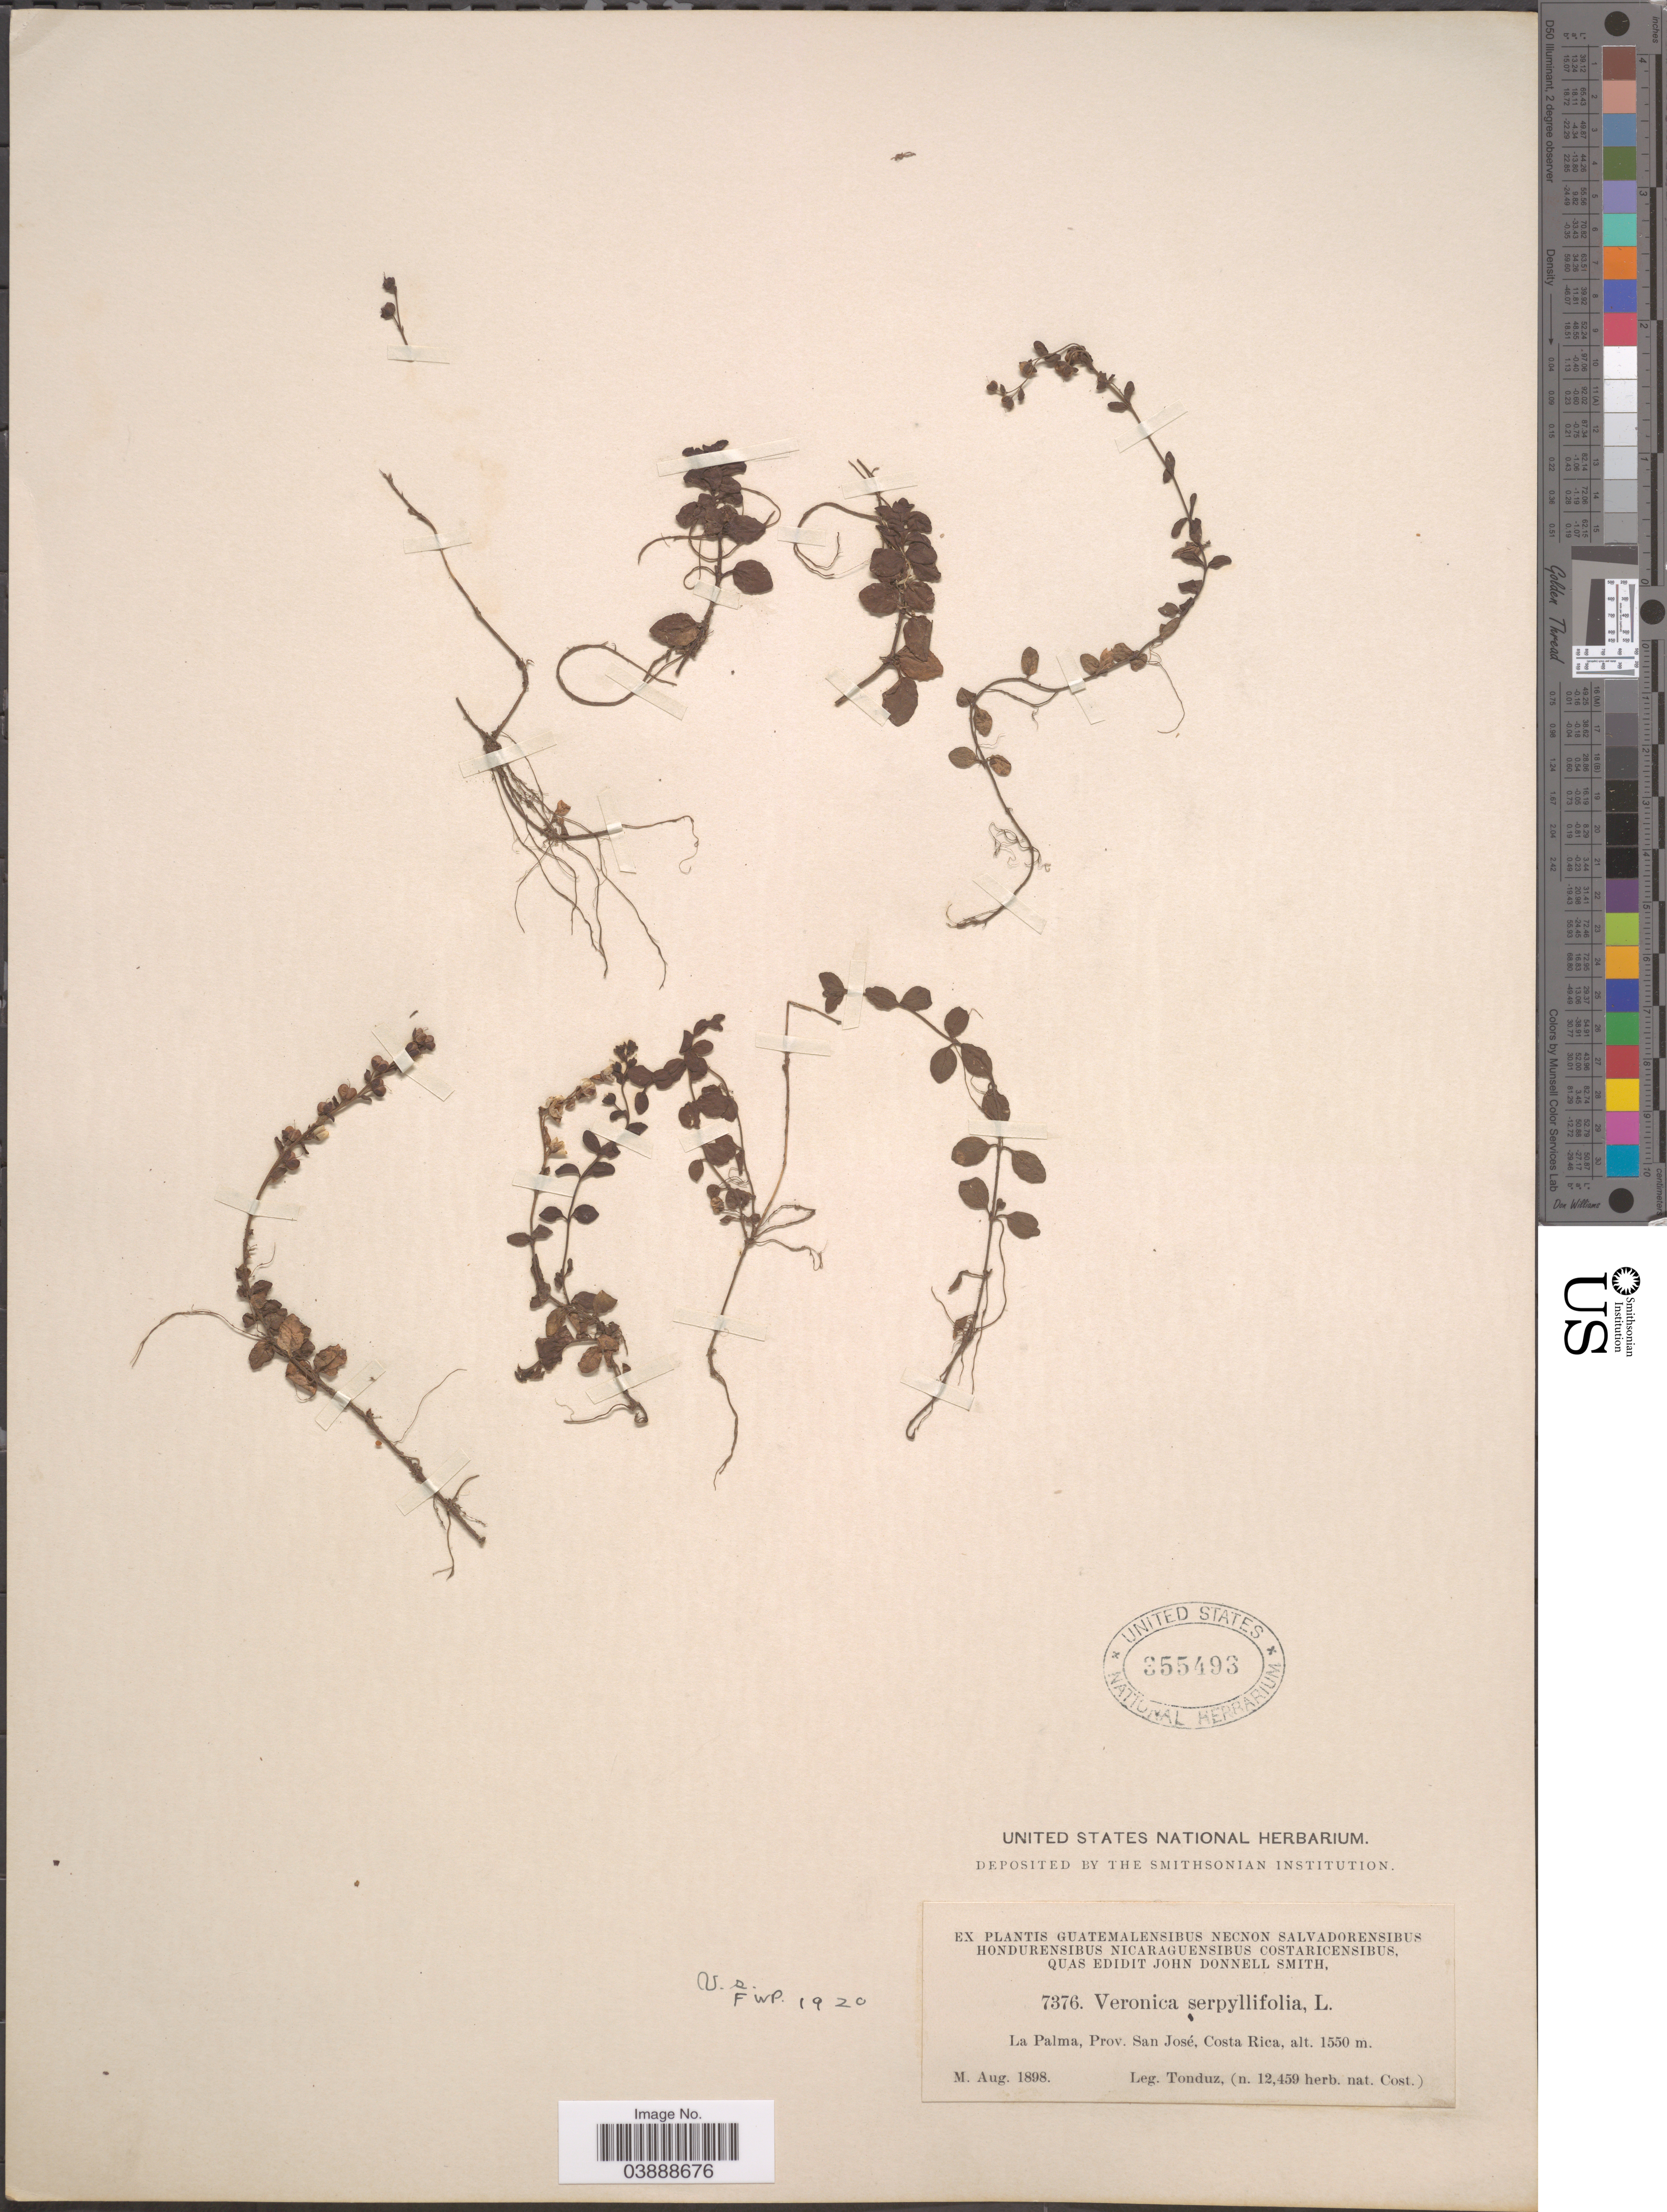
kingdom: Plantae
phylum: Tracheophyta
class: Magnoliopsida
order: Lamiales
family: Plantaginaceae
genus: Veronica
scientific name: Veronica serpyllifolia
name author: L.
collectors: Tonduz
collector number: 7376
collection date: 1898-08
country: Costa Rica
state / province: San José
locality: La Palma.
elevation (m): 1550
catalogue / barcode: US 355493